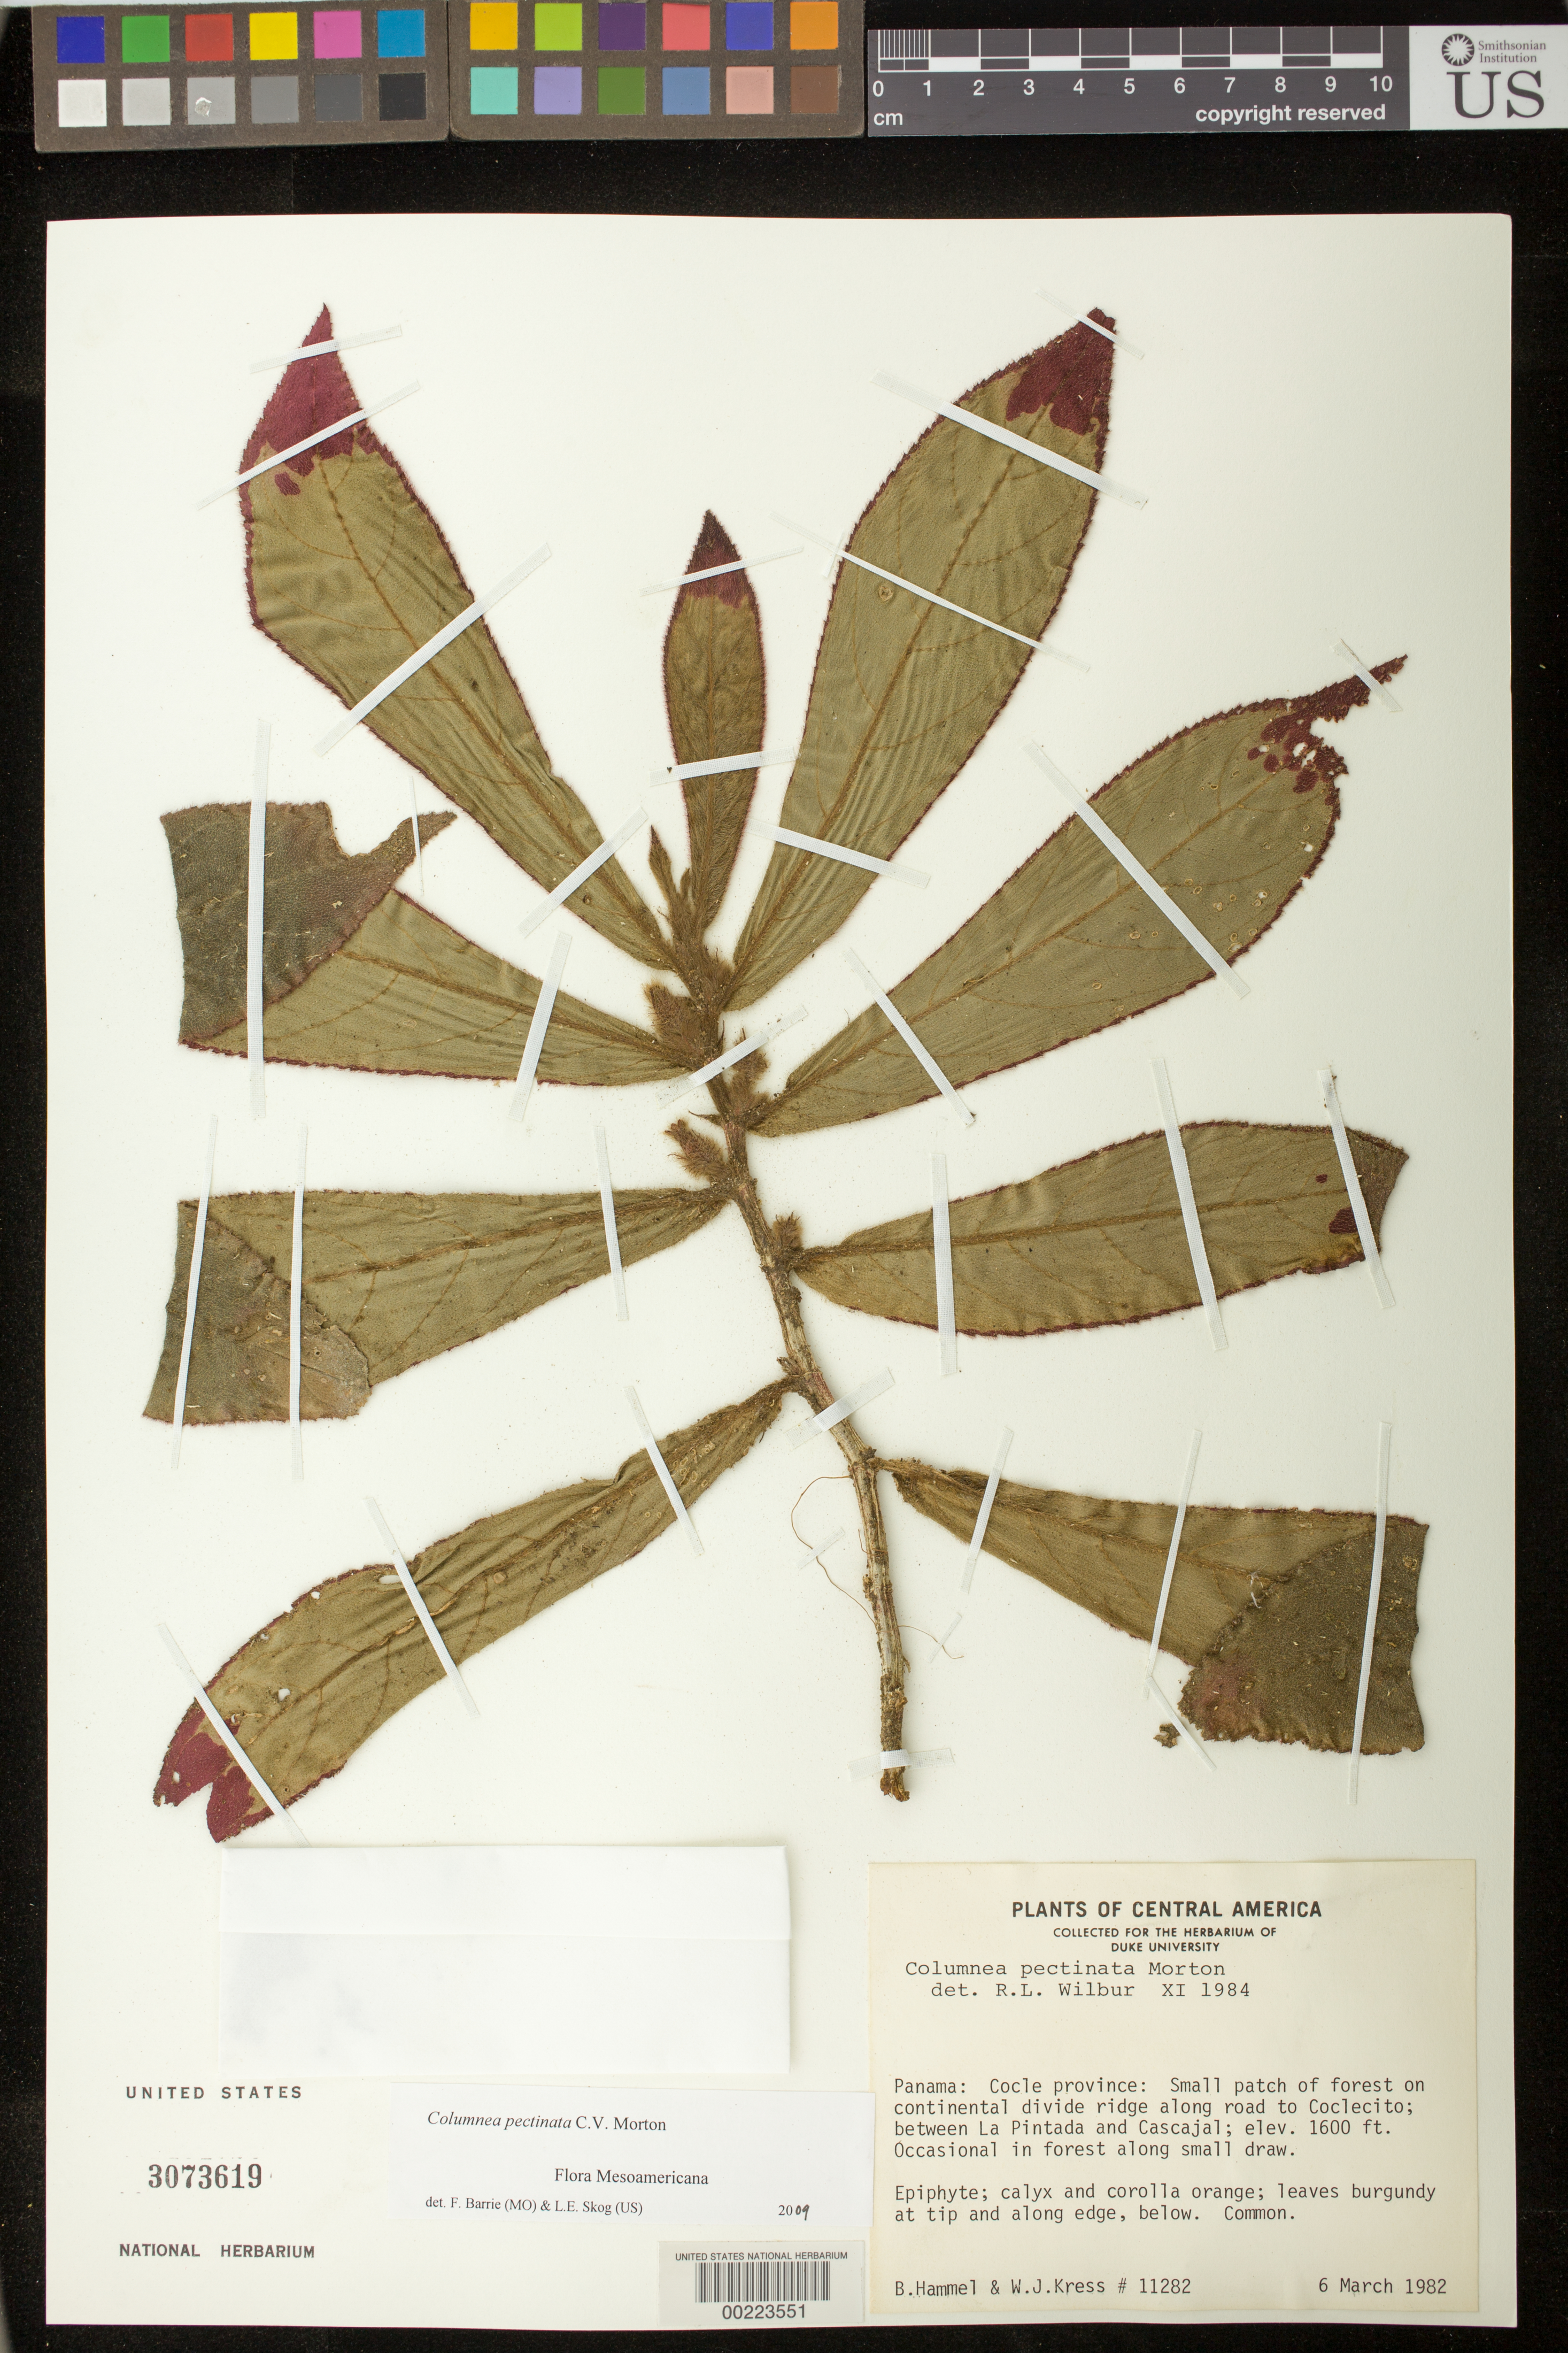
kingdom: Plantae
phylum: Tracheophyta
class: Magnoliopsida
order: Lamiales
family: Gesneriaceae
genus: Columnea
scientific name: Columnea pectinata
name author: C.V. Morton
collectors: B. Hammel & W. J. Kress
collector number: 11282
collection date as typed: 06 Mar 1982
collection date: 1982-03-06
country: Panama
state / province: Coclé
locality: On continental divide ridge along road to Coclecito, between La Pintada and Cascajal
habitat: Small patch of forest, occasional in forest along small draw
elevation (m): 488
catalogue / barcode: US 3073619